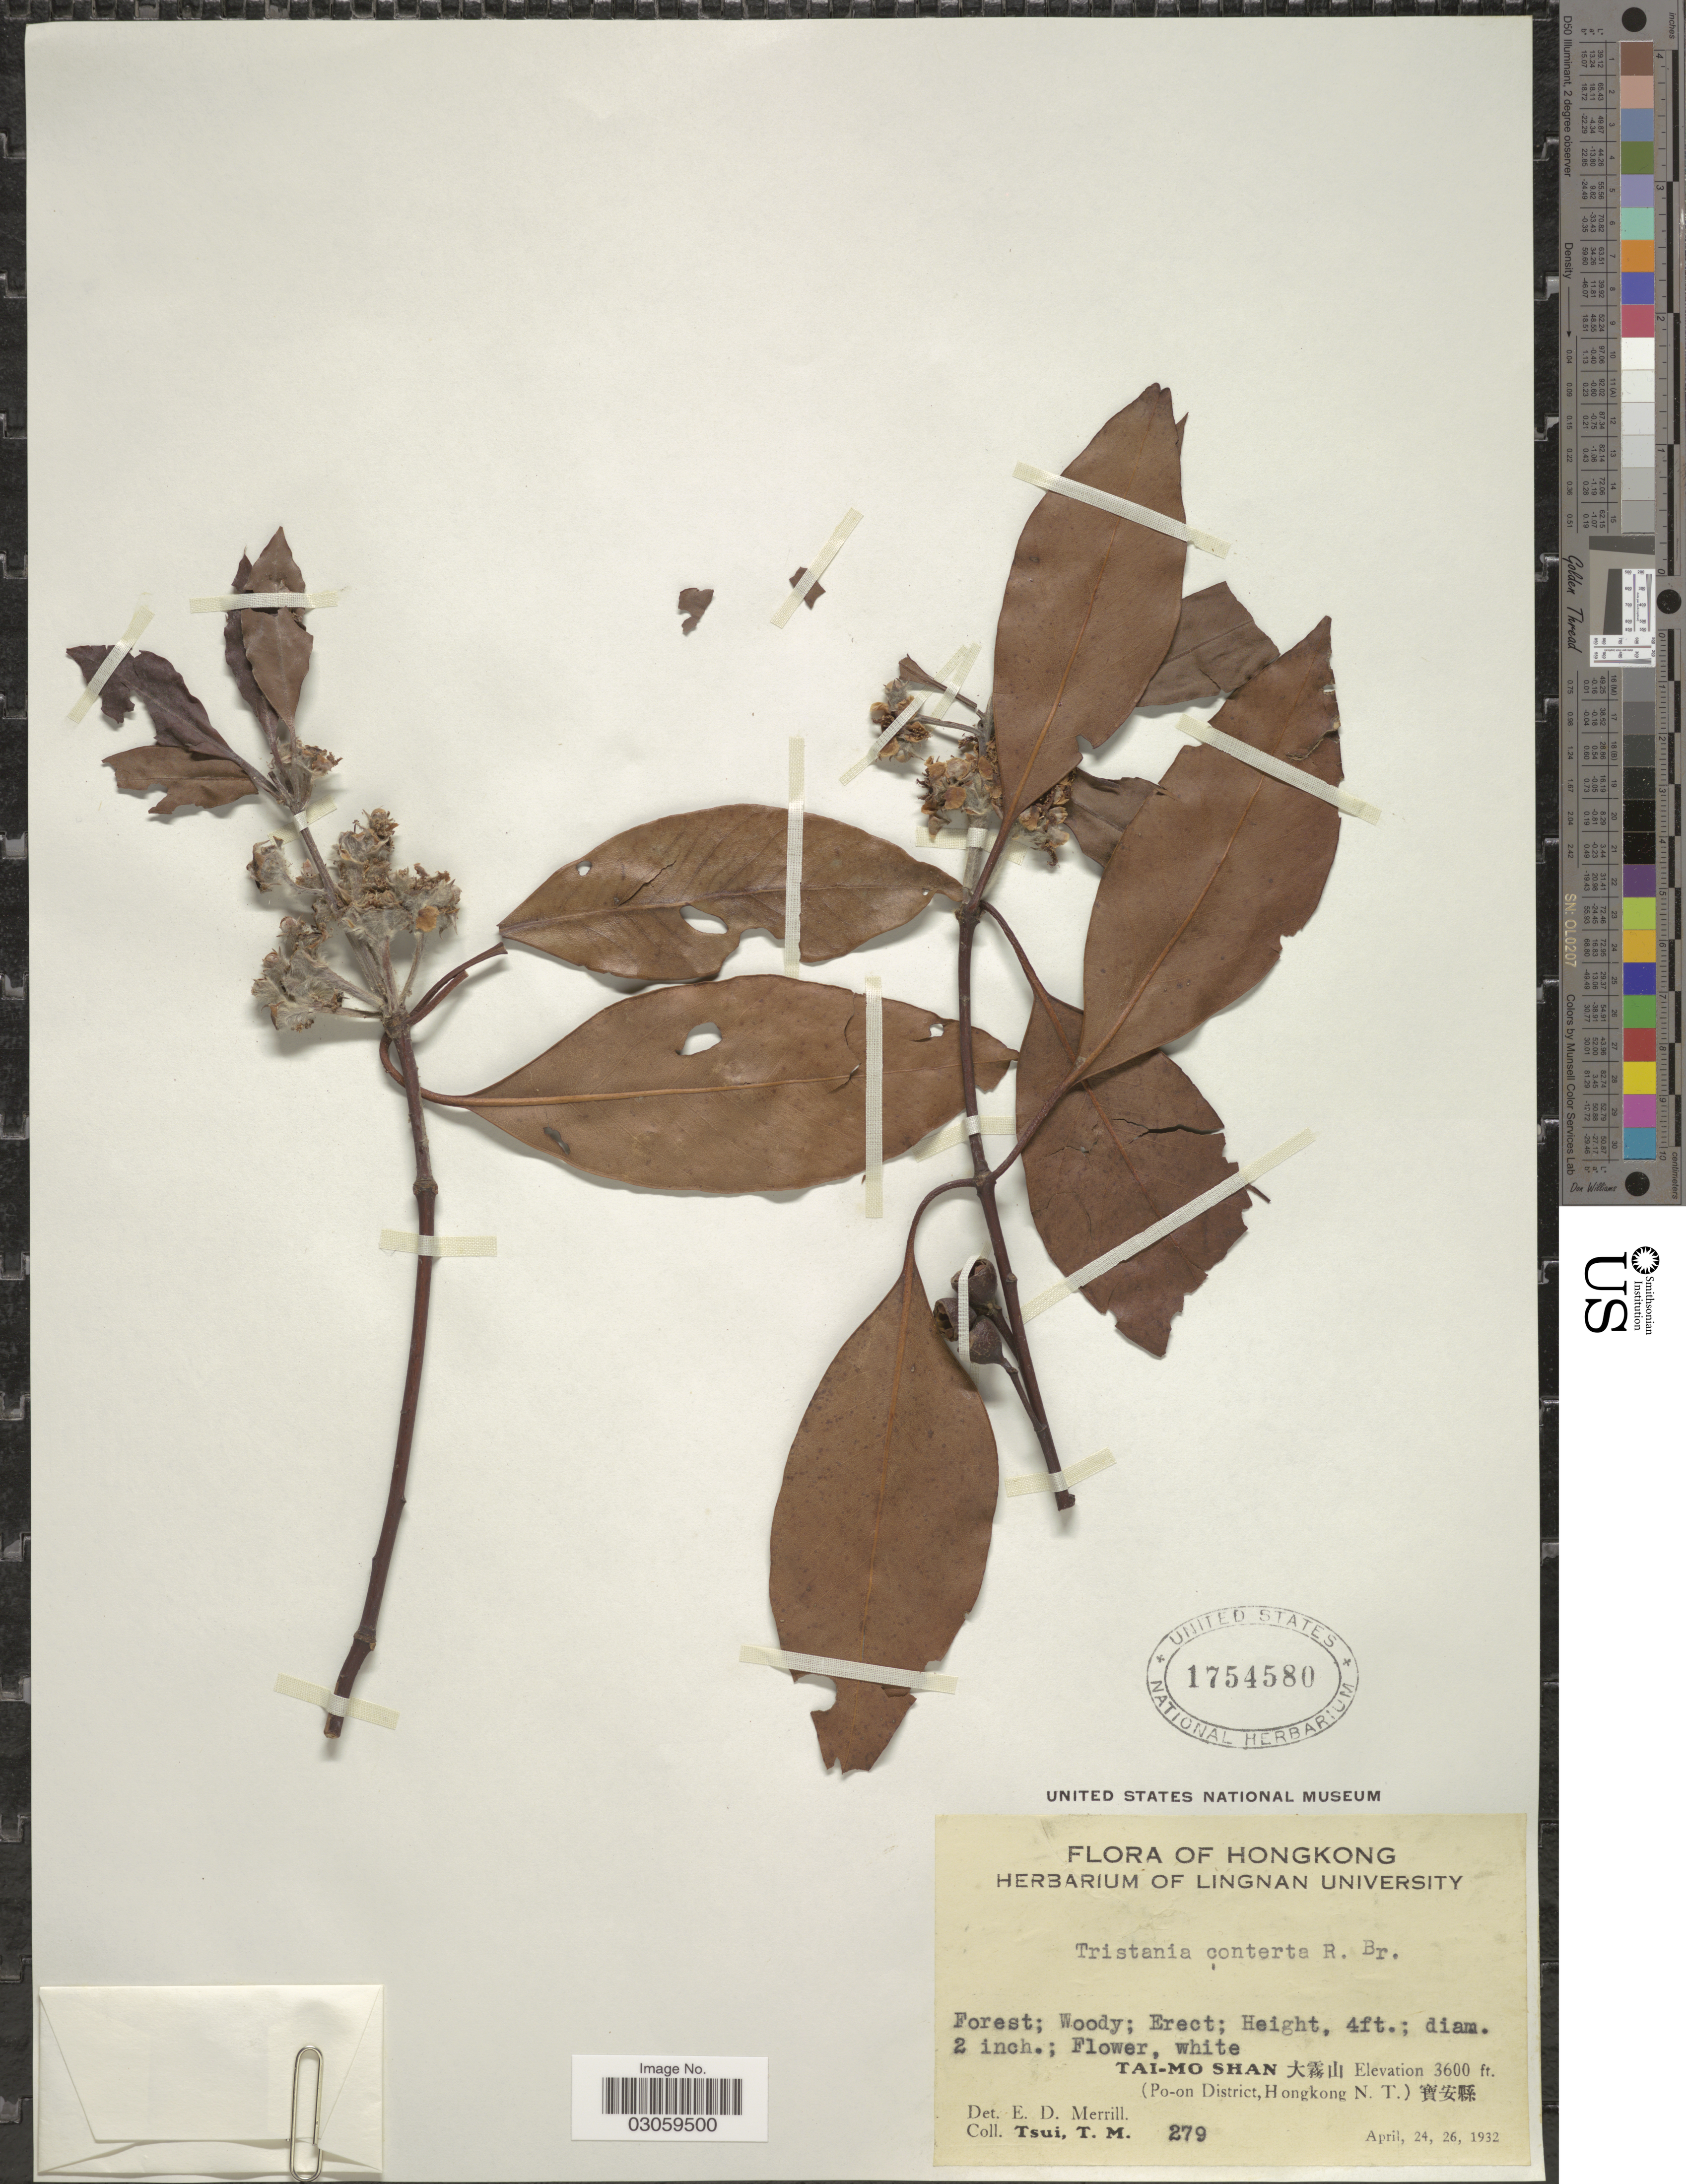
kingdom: Plantae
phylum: Tracheophyta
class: Magnoliopsida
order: Myrtales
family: Myrtaceae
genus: Lophostemon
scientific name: Lophostemon confertus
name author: (R. Br.) P.G. Wilson & J. T. Waterh.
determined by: Strong, Mark T., (BOT), Smithsonian Institution - National Museum of Natural History (UNITED STATES)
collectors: T. Tsui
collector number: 279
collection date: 1932-04-24/1932-04-26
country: China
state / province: Hong Kong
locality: Ta-Mo Shan (Po-on District, Hongkong N. T.) .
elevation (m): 1097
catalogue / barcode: US 1754580